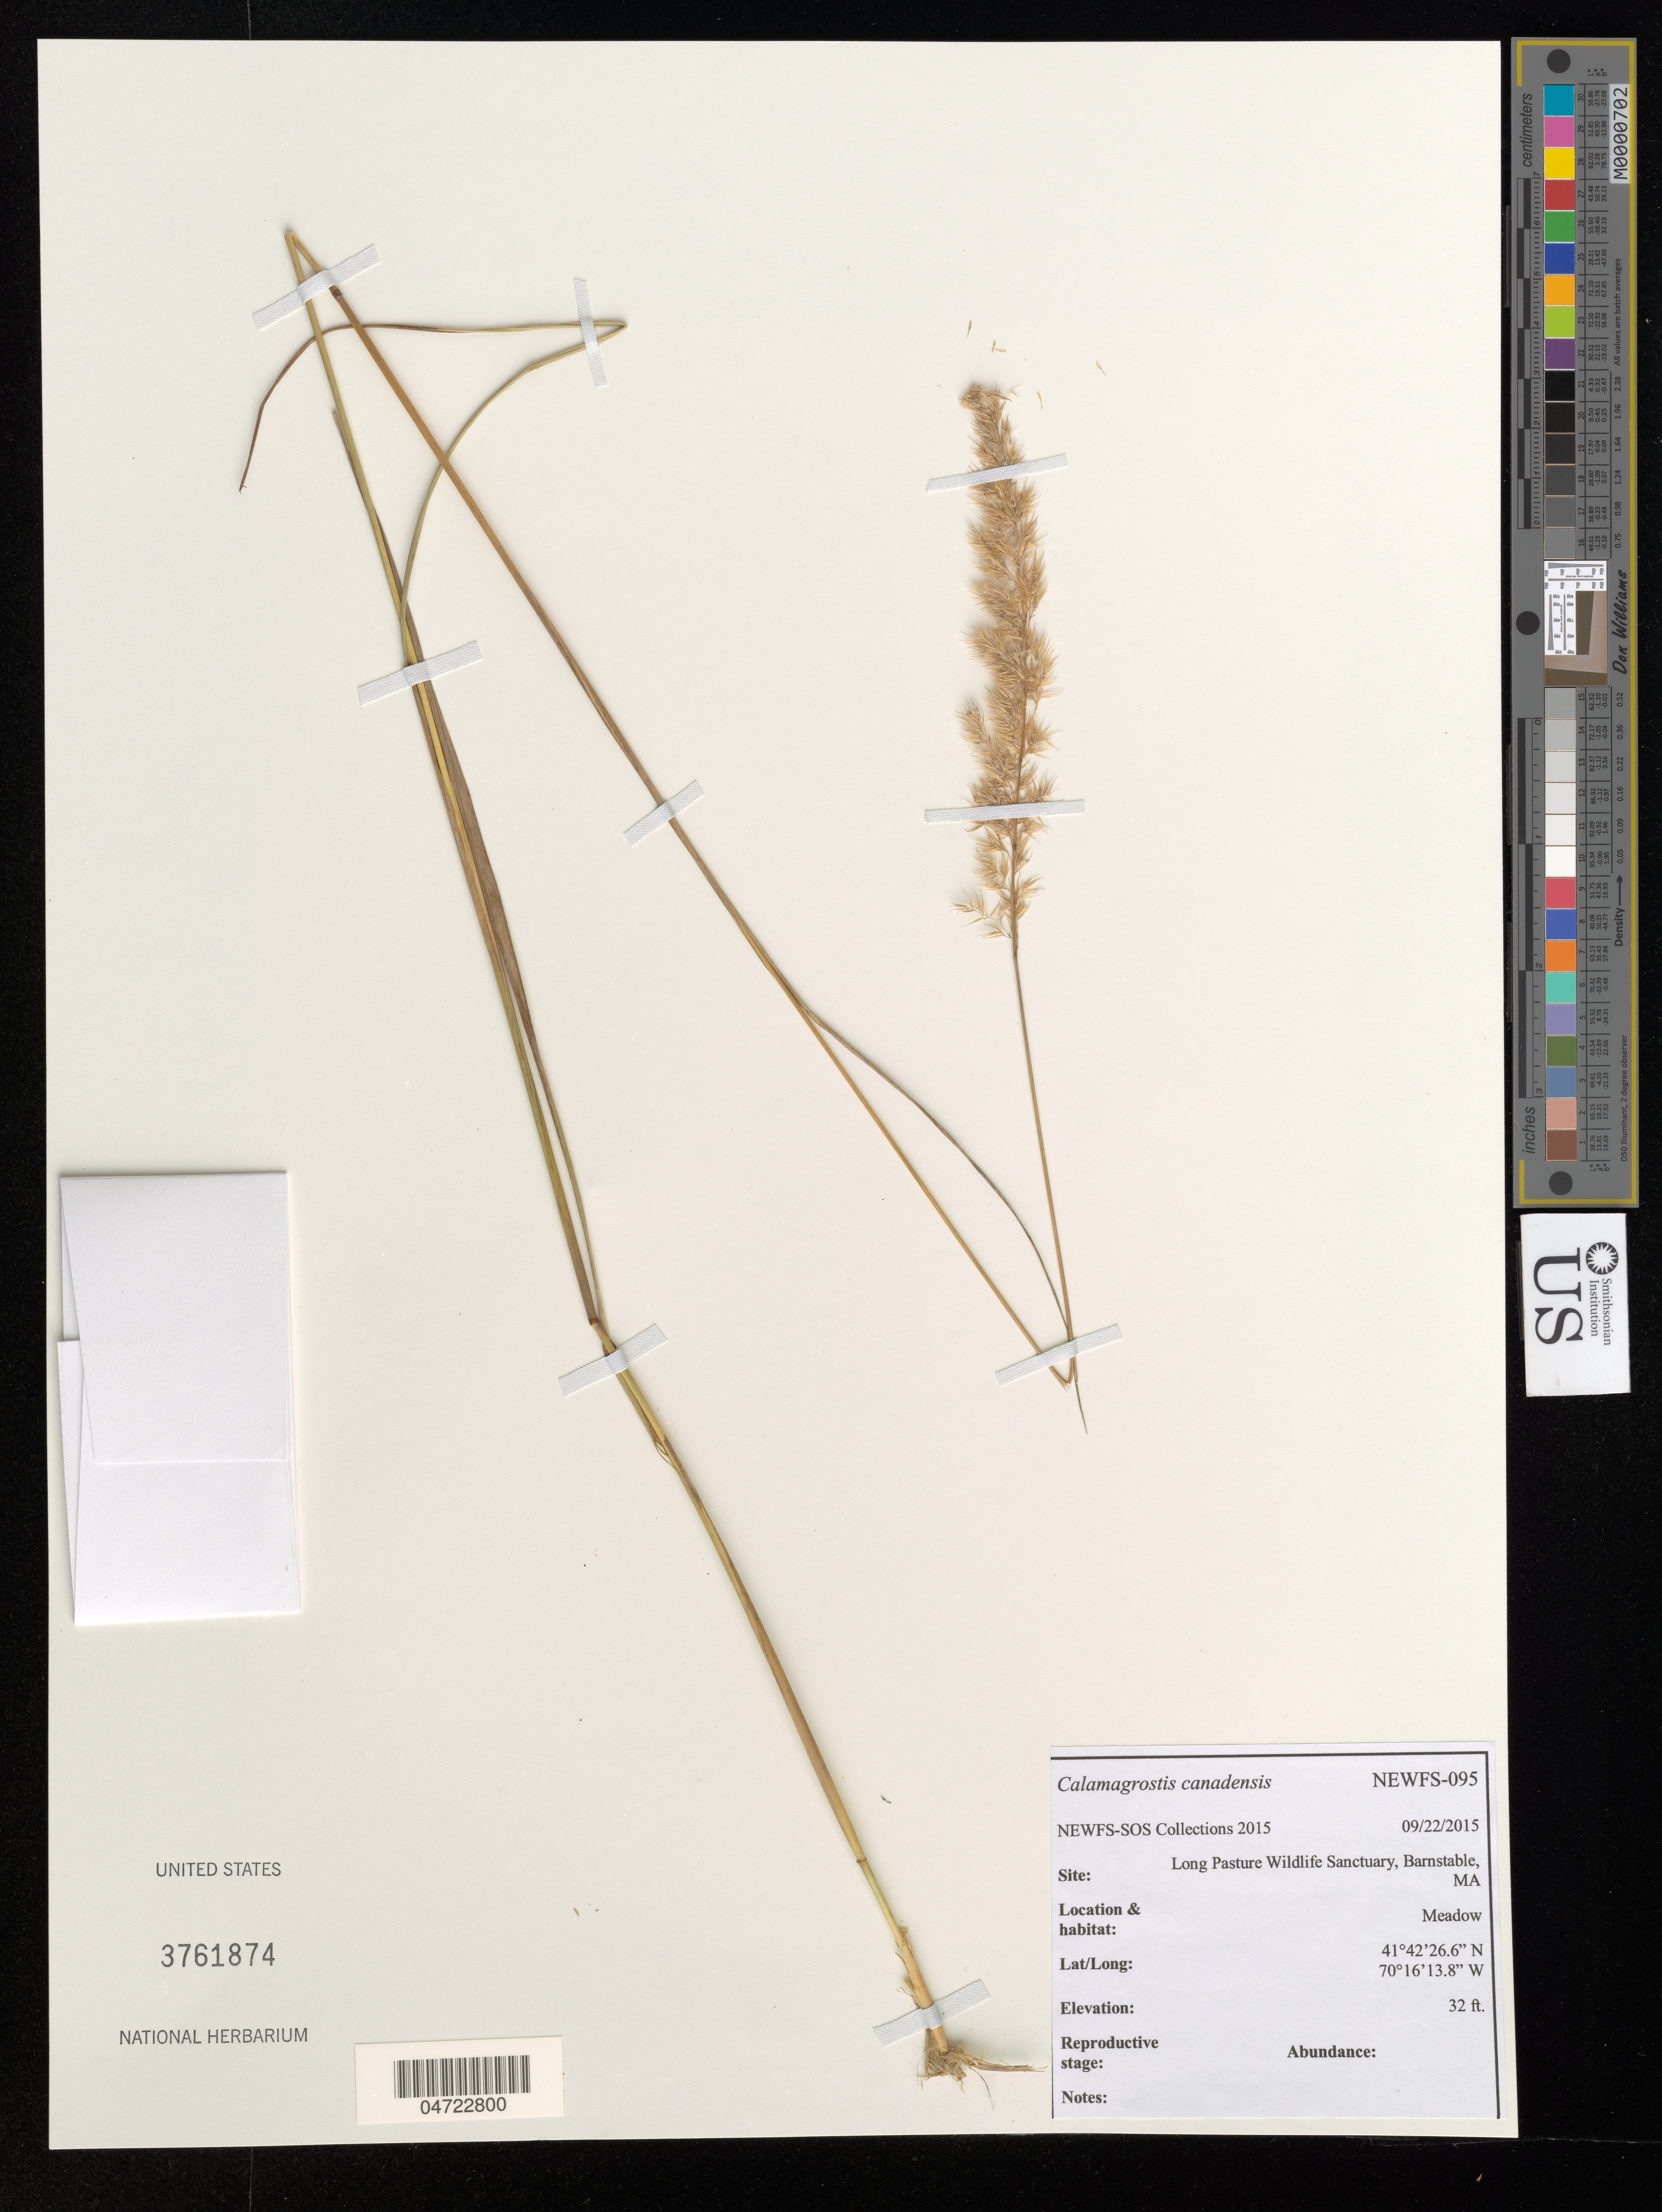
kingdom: Plantae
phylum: Tracheophyta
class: Liliopsida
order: Poales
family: Poaceae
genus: Calamagrostis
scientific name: Calamagrostis canadensis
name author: (Michx.) P. Beauv.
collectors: NEWFS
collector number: NEWFS-095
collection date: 2015-09-22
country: United States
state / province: Massachusetts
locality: Long Pasture Wildlife Sanctuary, Barnstable.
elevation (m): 10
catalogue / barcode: US 3761874